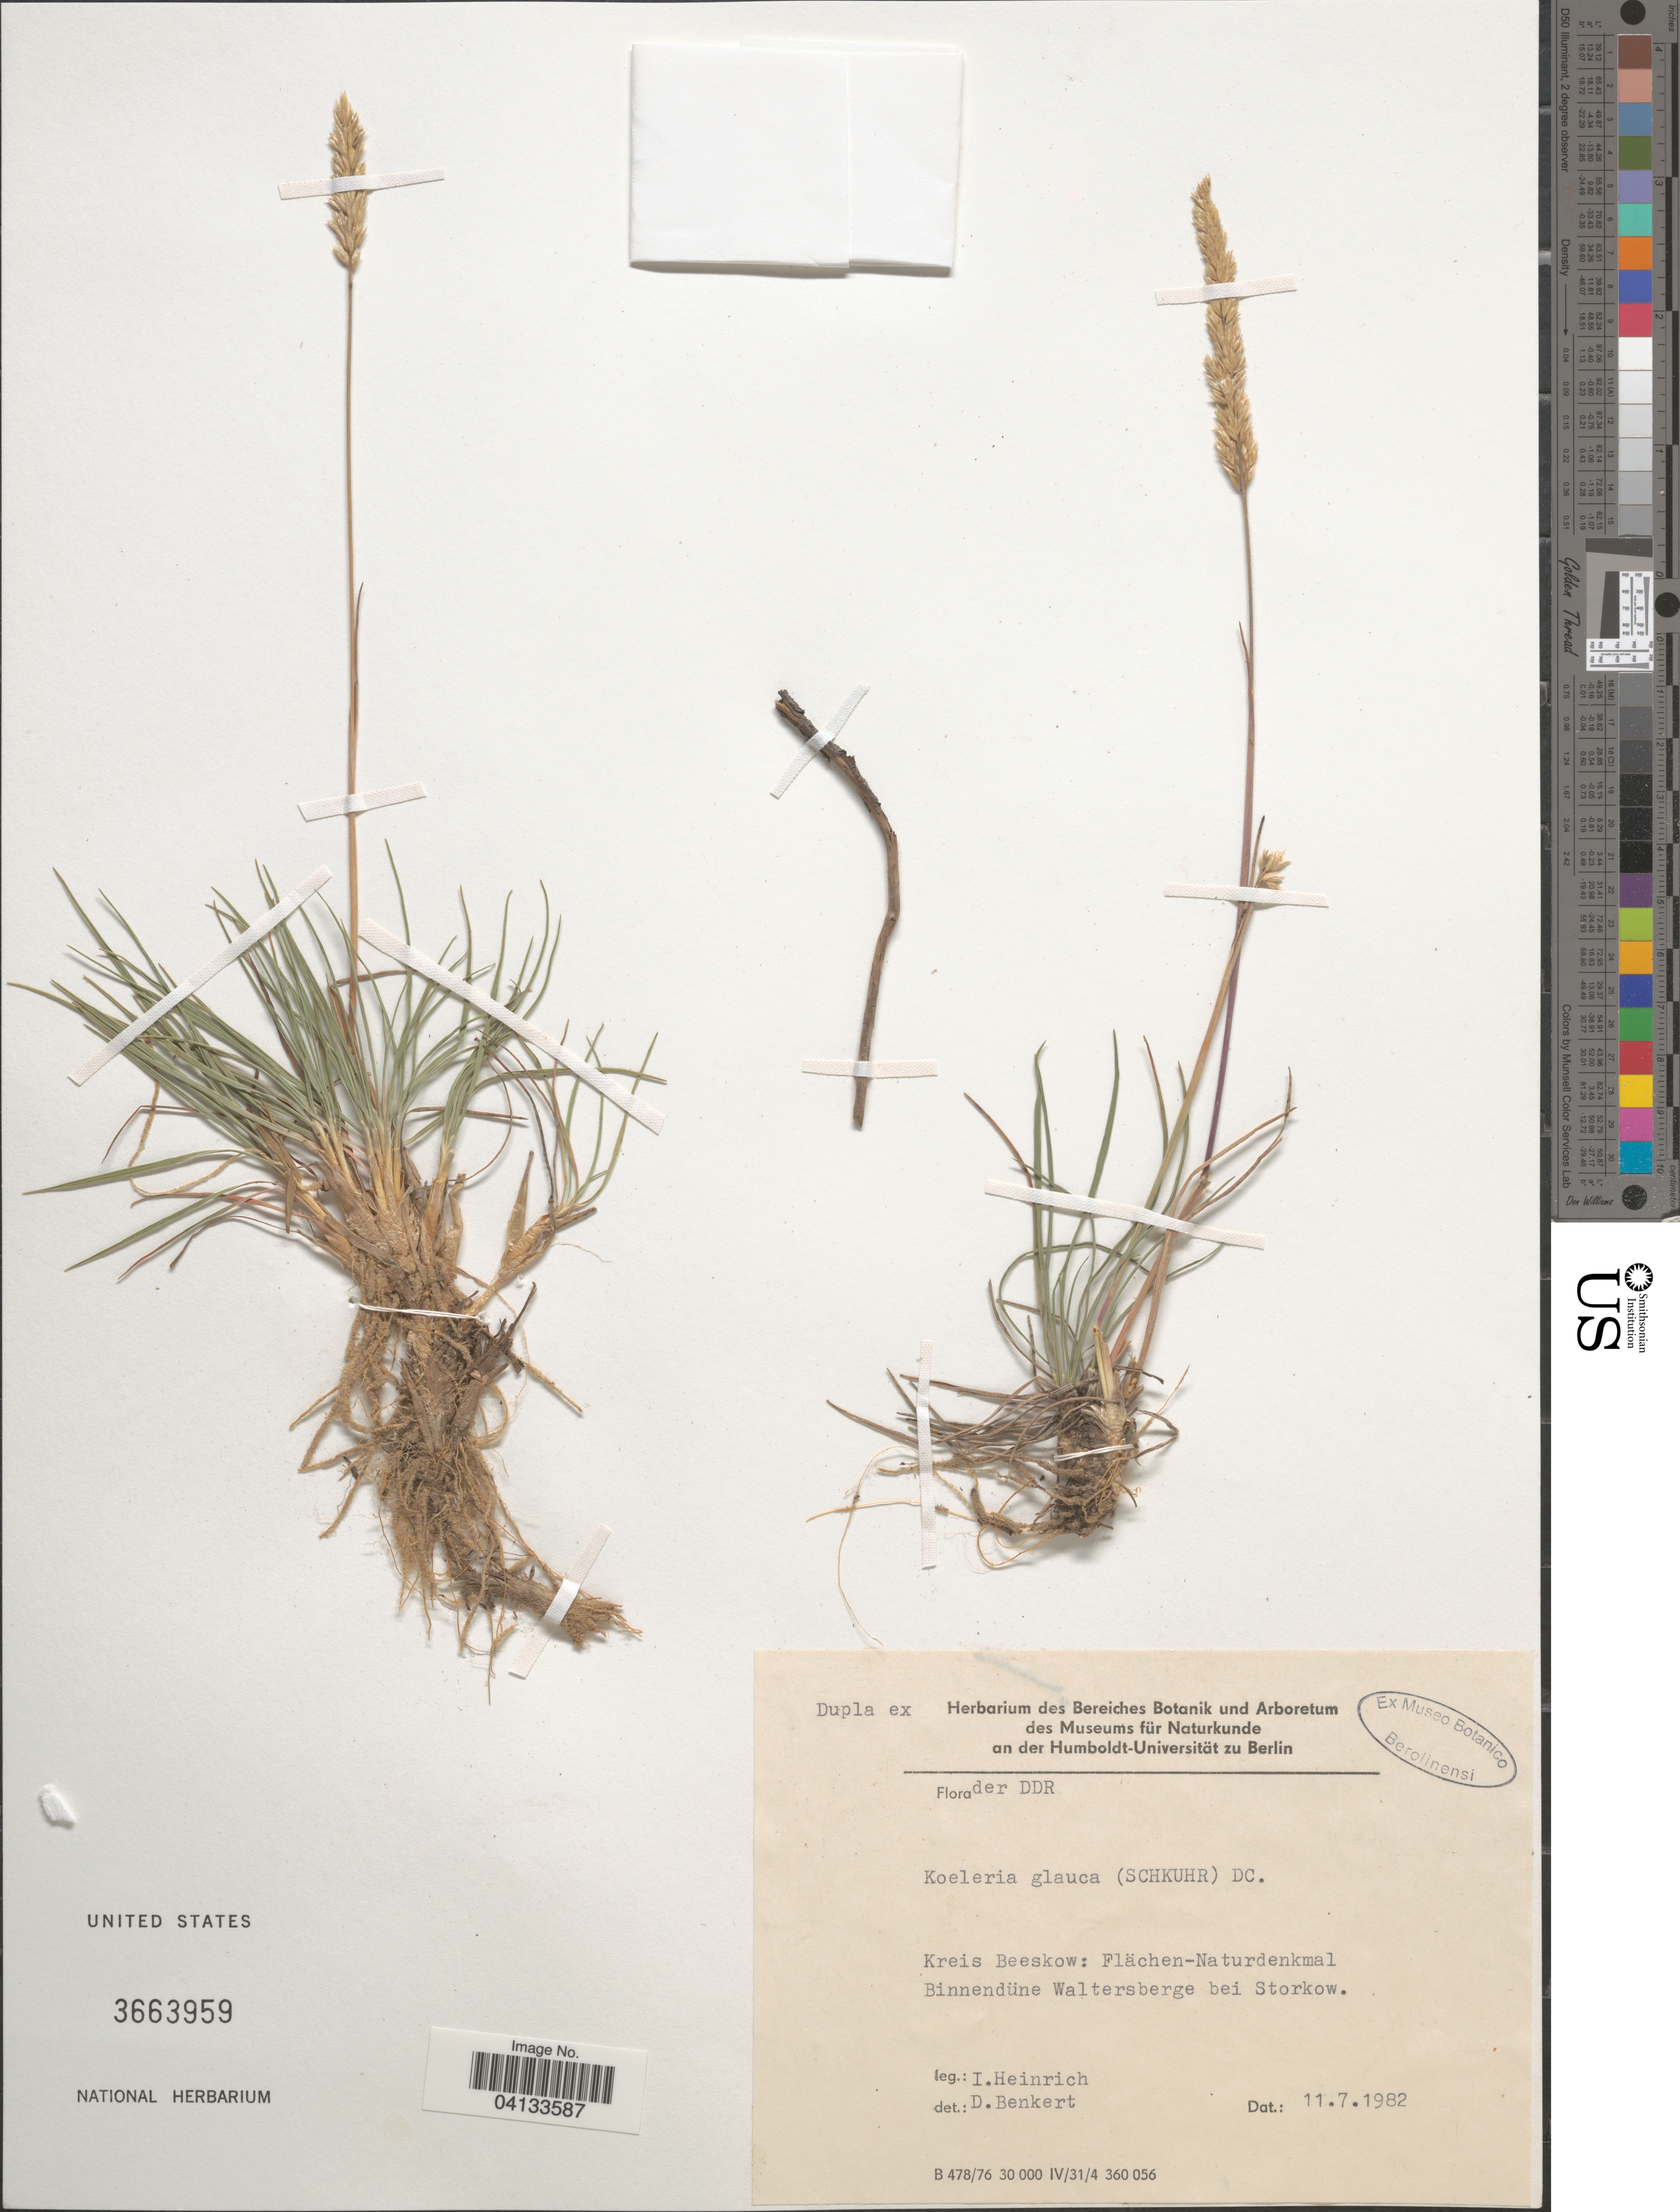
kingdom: Plantae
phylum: Tracheophyta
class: Liliopsida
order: Poales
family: Poaceae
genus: Koeleria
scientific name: Koeleria glauca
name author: (Spreng.) DC.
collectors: I. Heinrich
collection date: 1982-07-11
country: Germany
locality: DDR. Kreis Beeskow: Flächen-Naturdenkmal Binnendüne Waltersberge bei Storkow.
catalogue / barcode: US 3663959